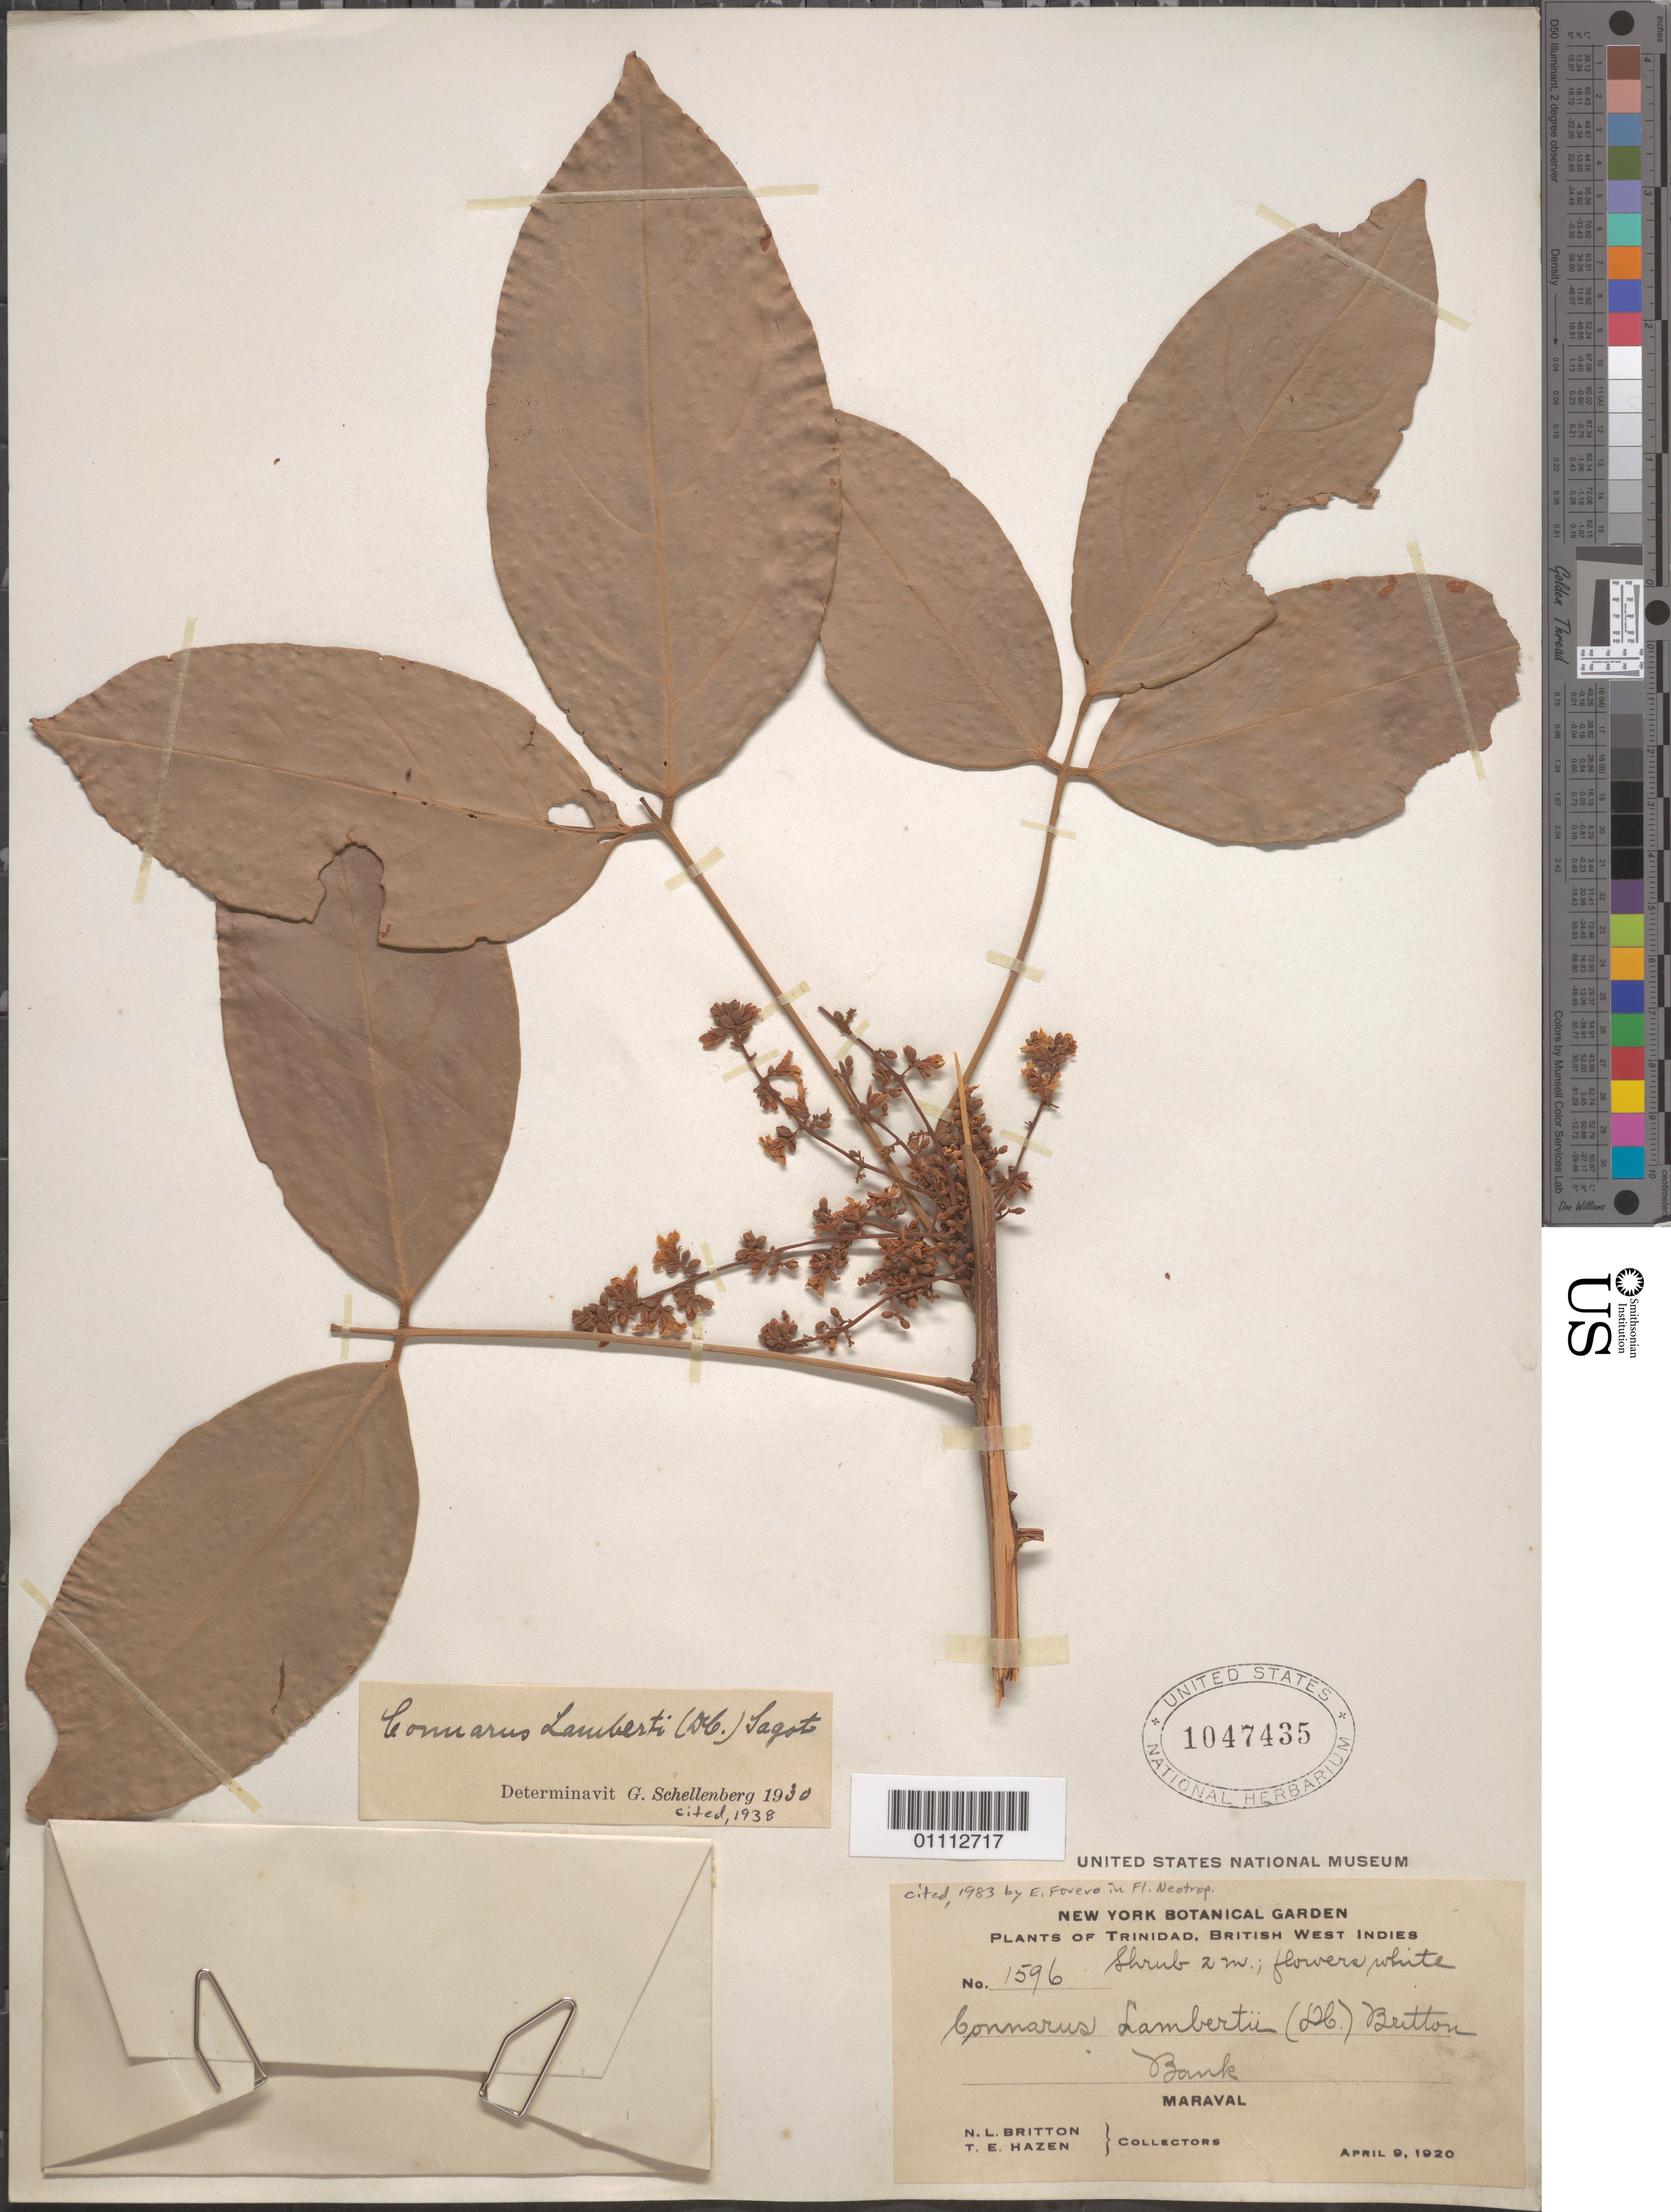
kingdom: Plantae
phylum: Tracheophyta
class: Magnoliopsida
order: Oxalidales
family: Connaraceae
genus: Connarus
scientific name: Connarus lambertii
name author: (DC.) Sagot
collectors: N. Britton & T. E. Hazen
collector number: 1596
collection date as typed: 09 Apr 1920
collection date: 1920-04-09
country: Trinidad and Tobago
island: Trinidad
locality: Bank of Maraval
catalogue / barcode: US 1047435